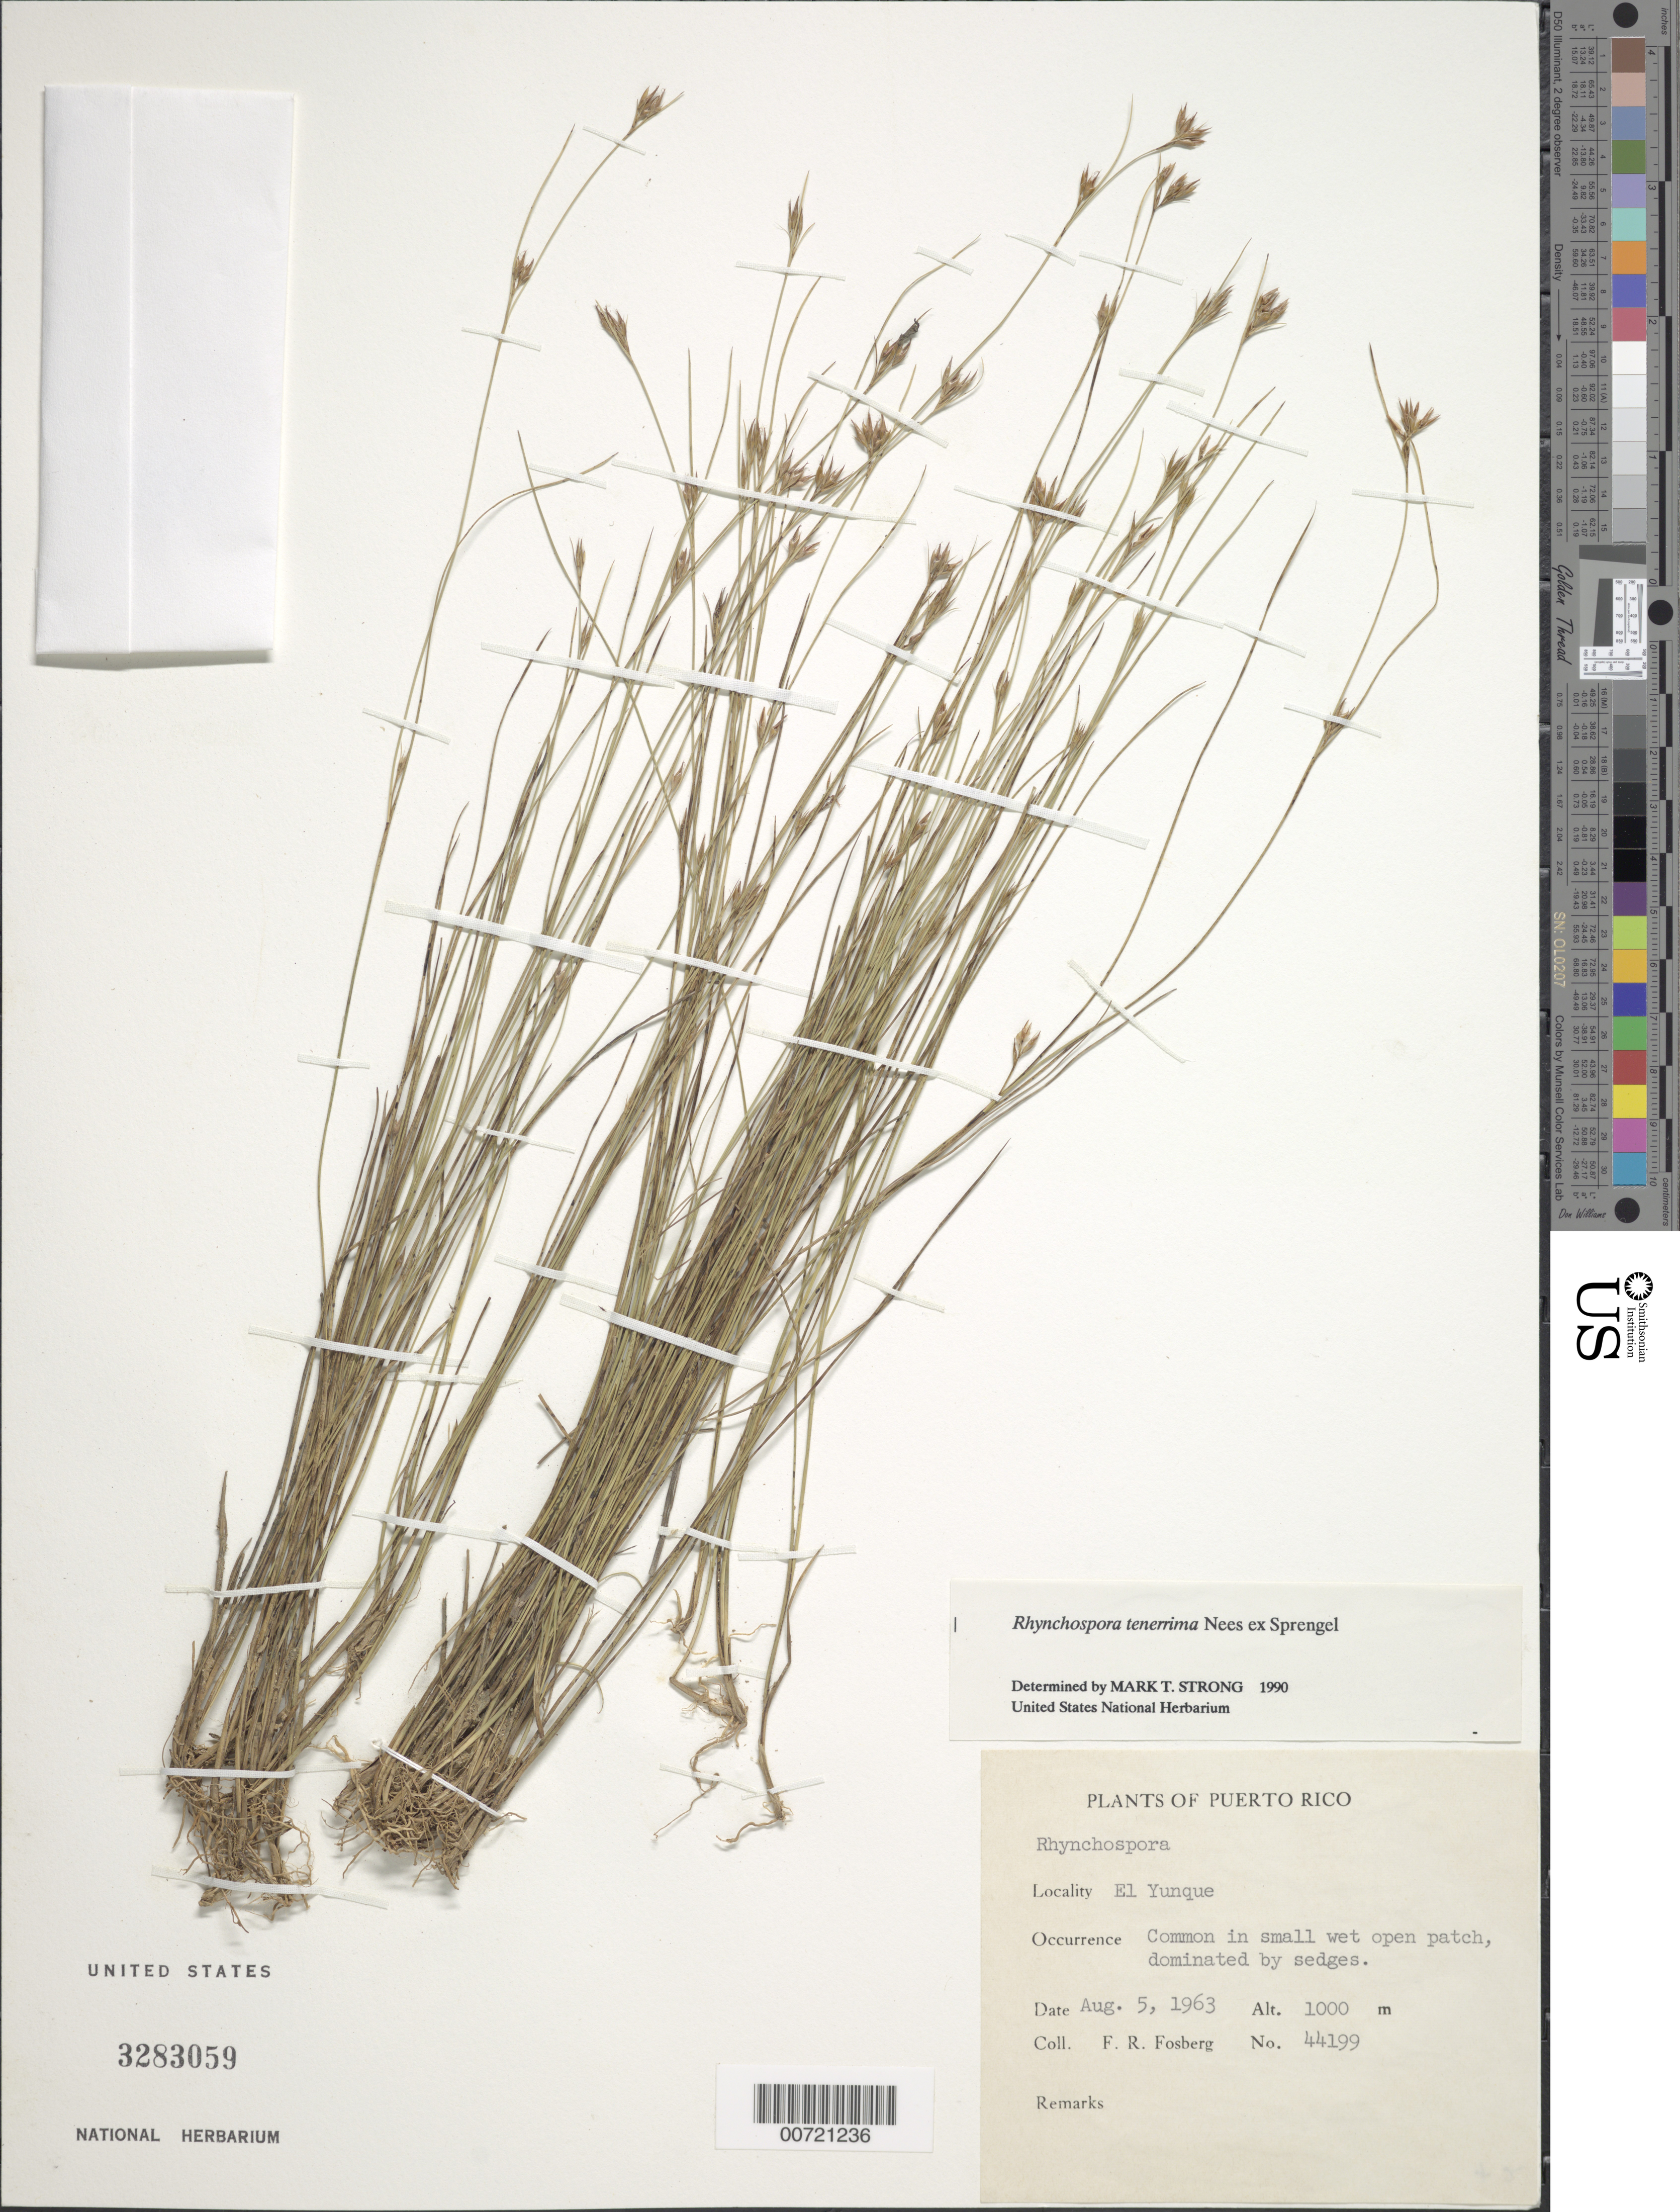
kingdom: Plantae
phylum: Tracheophyta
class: Liliopsida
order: Poales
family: Cyperaceae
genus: Rhynchospora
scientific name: Rhynchospora tenerrima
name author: Nees ex Spreng.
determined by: Strong, M. T., (US), Smithsonian Institution - National Museum of Natural History (UNITED STATES)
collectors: F. R. Fosberg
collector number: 44199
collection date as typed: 05 Aug 1963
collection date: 1963-08-05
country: Puerto Rico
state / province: Río Grande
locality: El Yunque.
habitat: In small wet open patch dominated by sedges.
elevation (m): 1000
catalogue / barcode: US 3283059